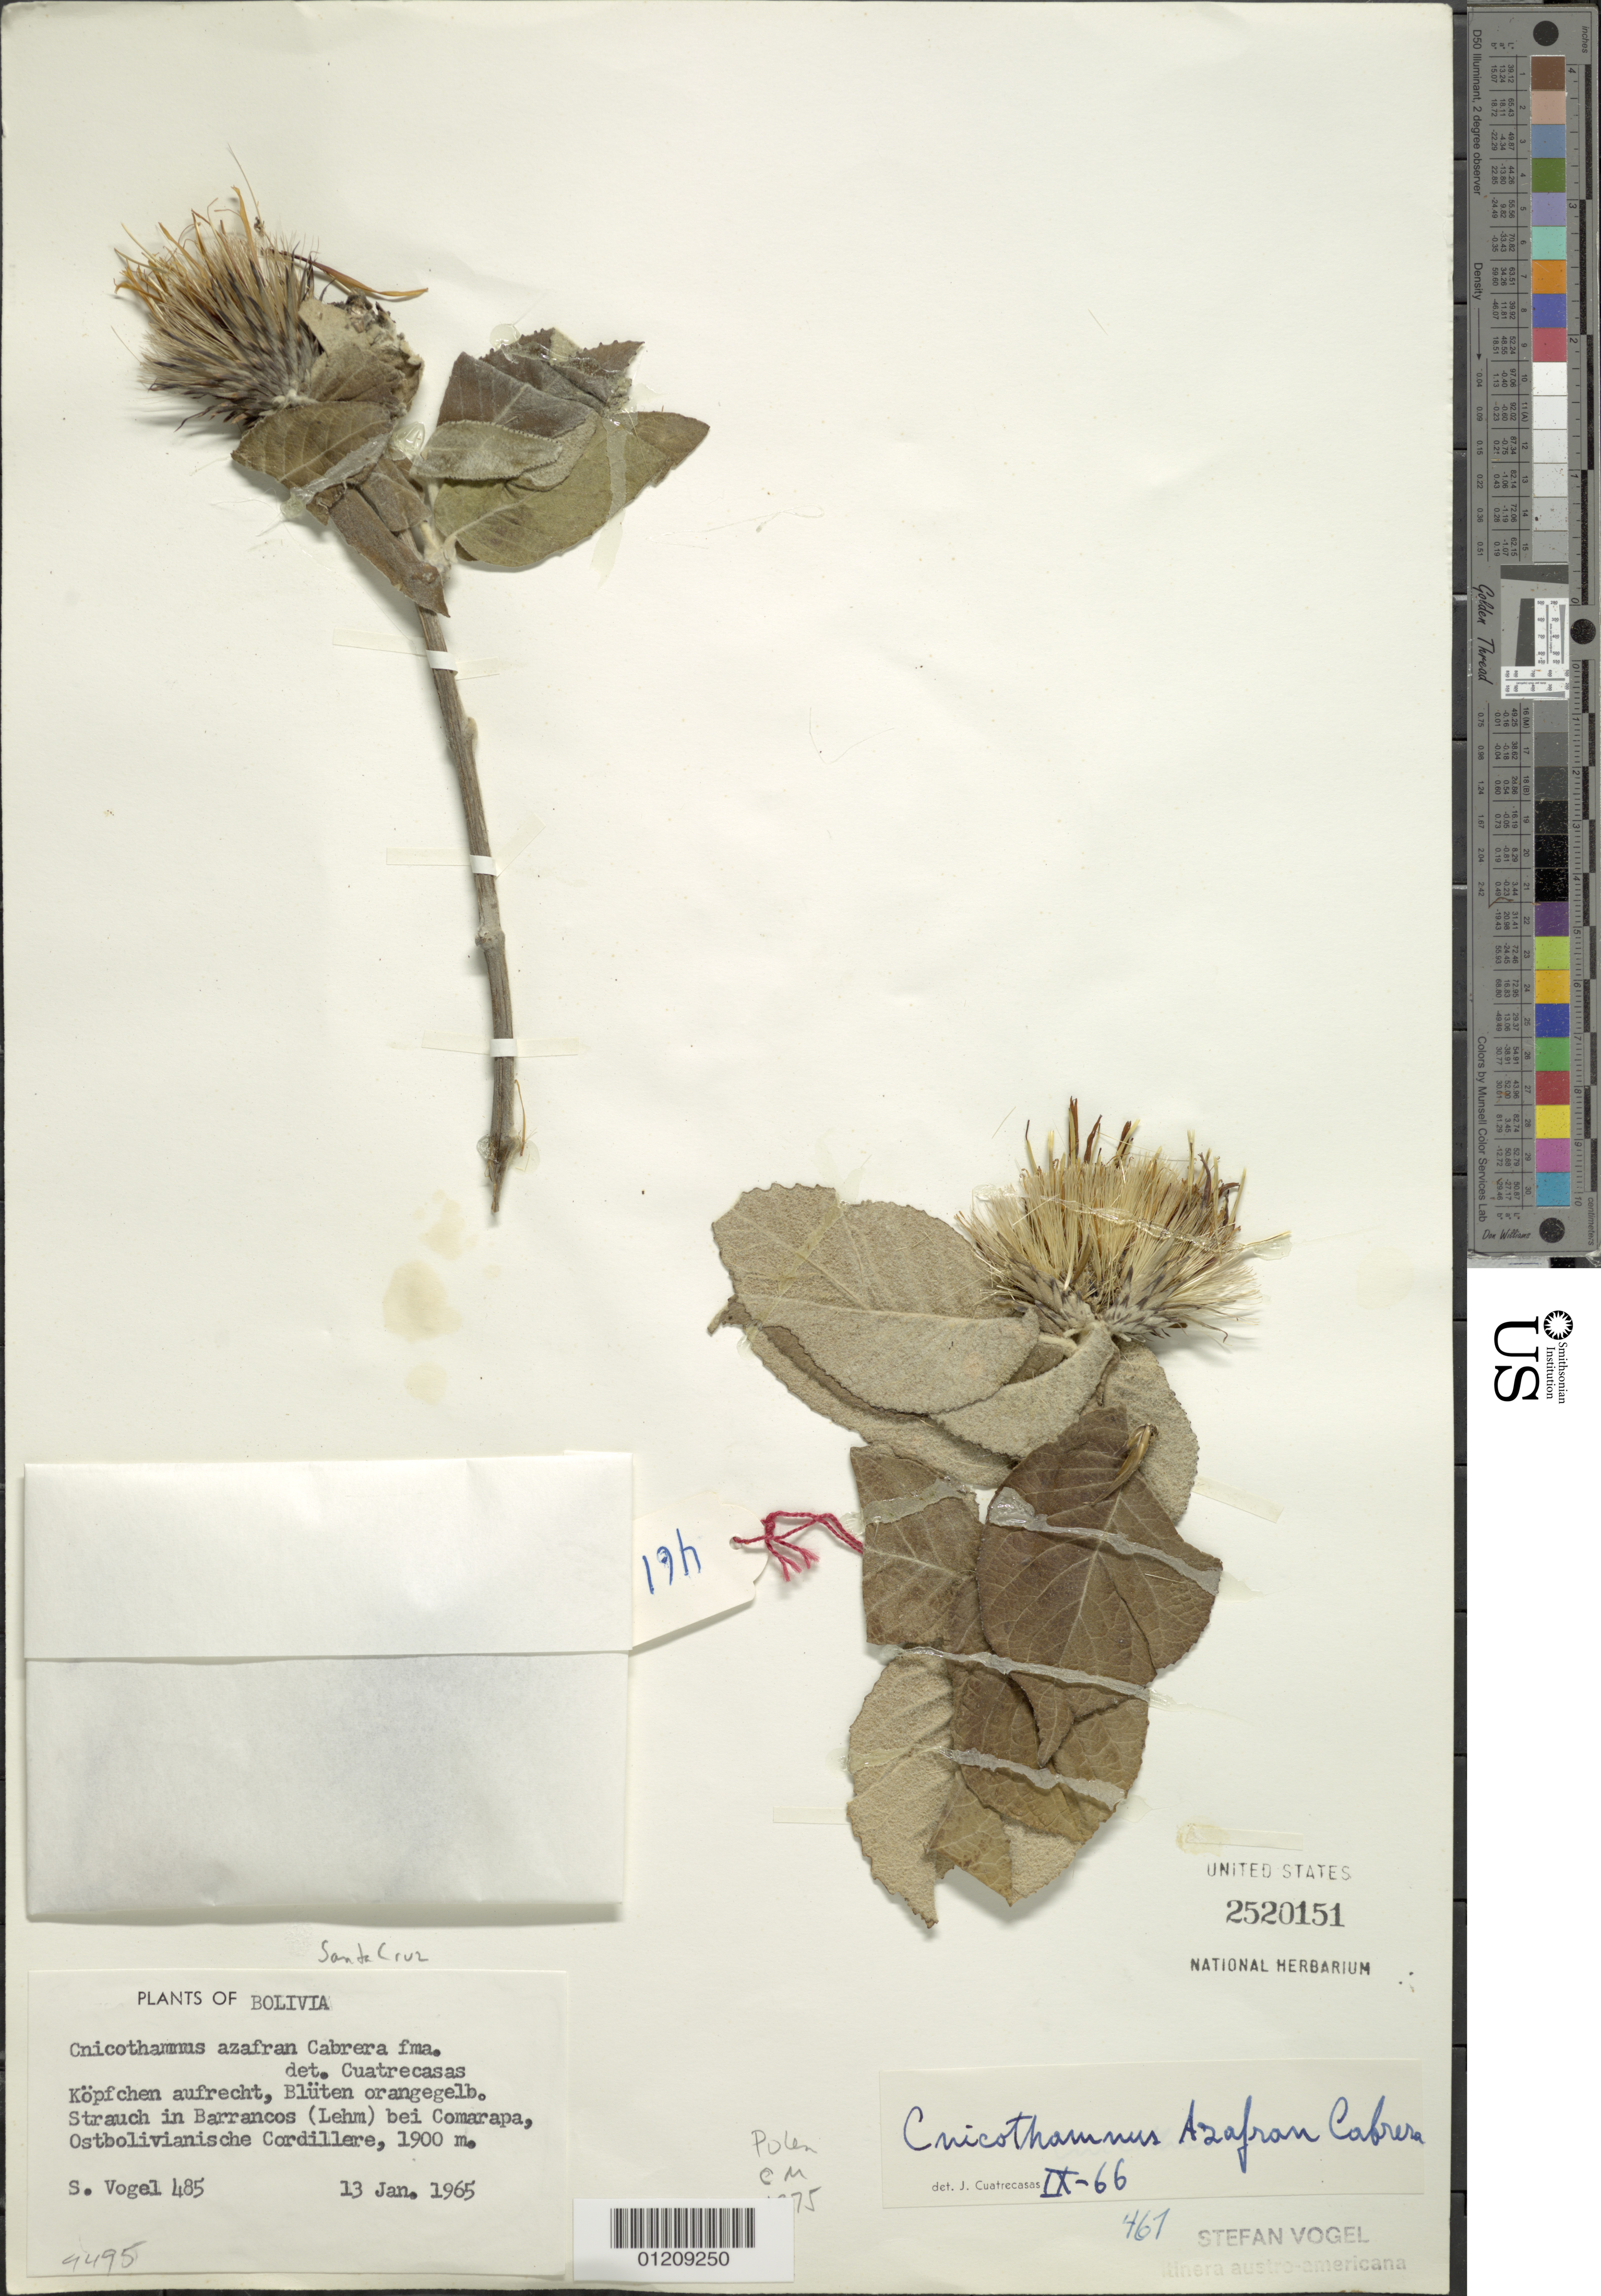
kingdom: Plantae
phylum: Tracheophyta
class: Magnoliopsida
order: Asterales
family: Asteraceae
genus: Cnicothamnus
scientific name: Cnicothamnus azafran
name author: (Cabrera) Cabrera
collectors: S. Vogel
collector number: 485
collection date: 1965-01-13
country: Bolivia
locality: Bei Comarapa, Ostbolivianische Cordillere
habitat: Strauch in Barrancos (Lehn)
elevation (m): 1900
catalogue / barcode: US 2520151